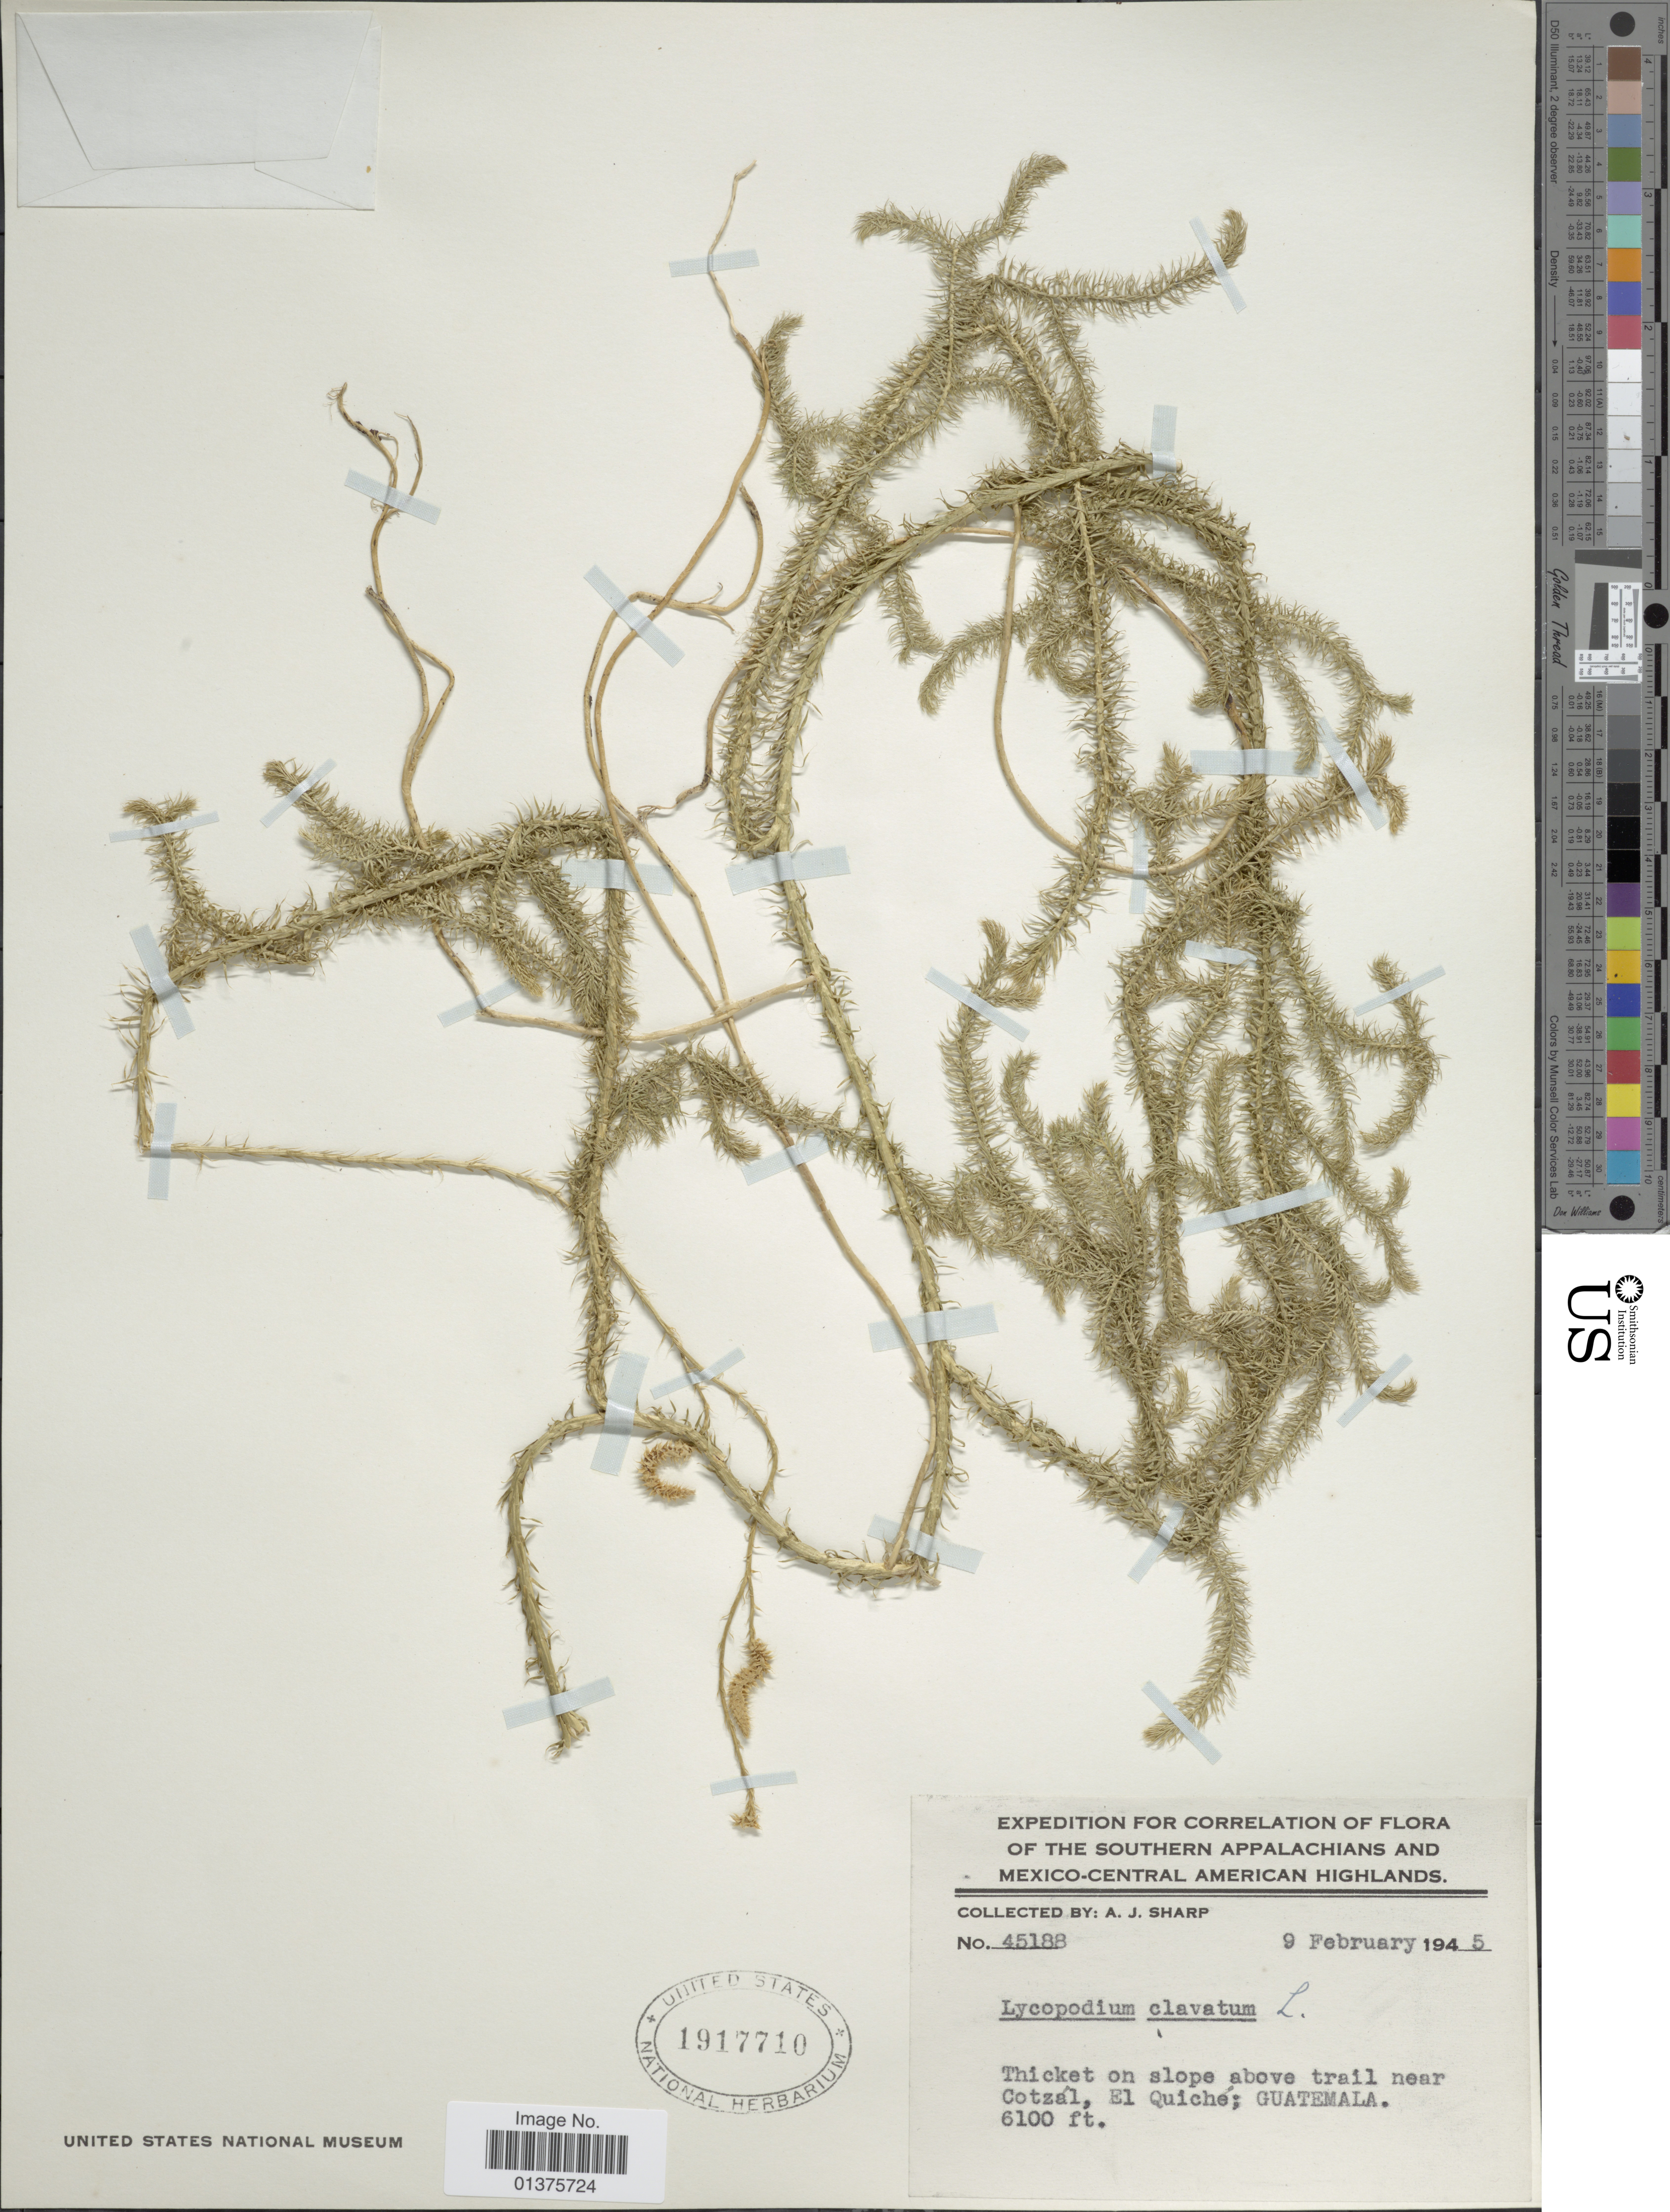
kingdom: Plantae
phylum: Tracheophyta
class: Lycopodiopsida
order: Lycopodiales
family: Lycopodiaceae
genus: Lycopodium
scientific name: Lycopodium clavatum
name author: L.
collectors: A. J. Sharp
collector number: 45188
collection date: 1945-02-09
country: Guatemala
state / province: El Quiché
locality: Thicket on slope above trail near Cotzal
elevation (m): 1859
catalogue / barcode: US 1917710